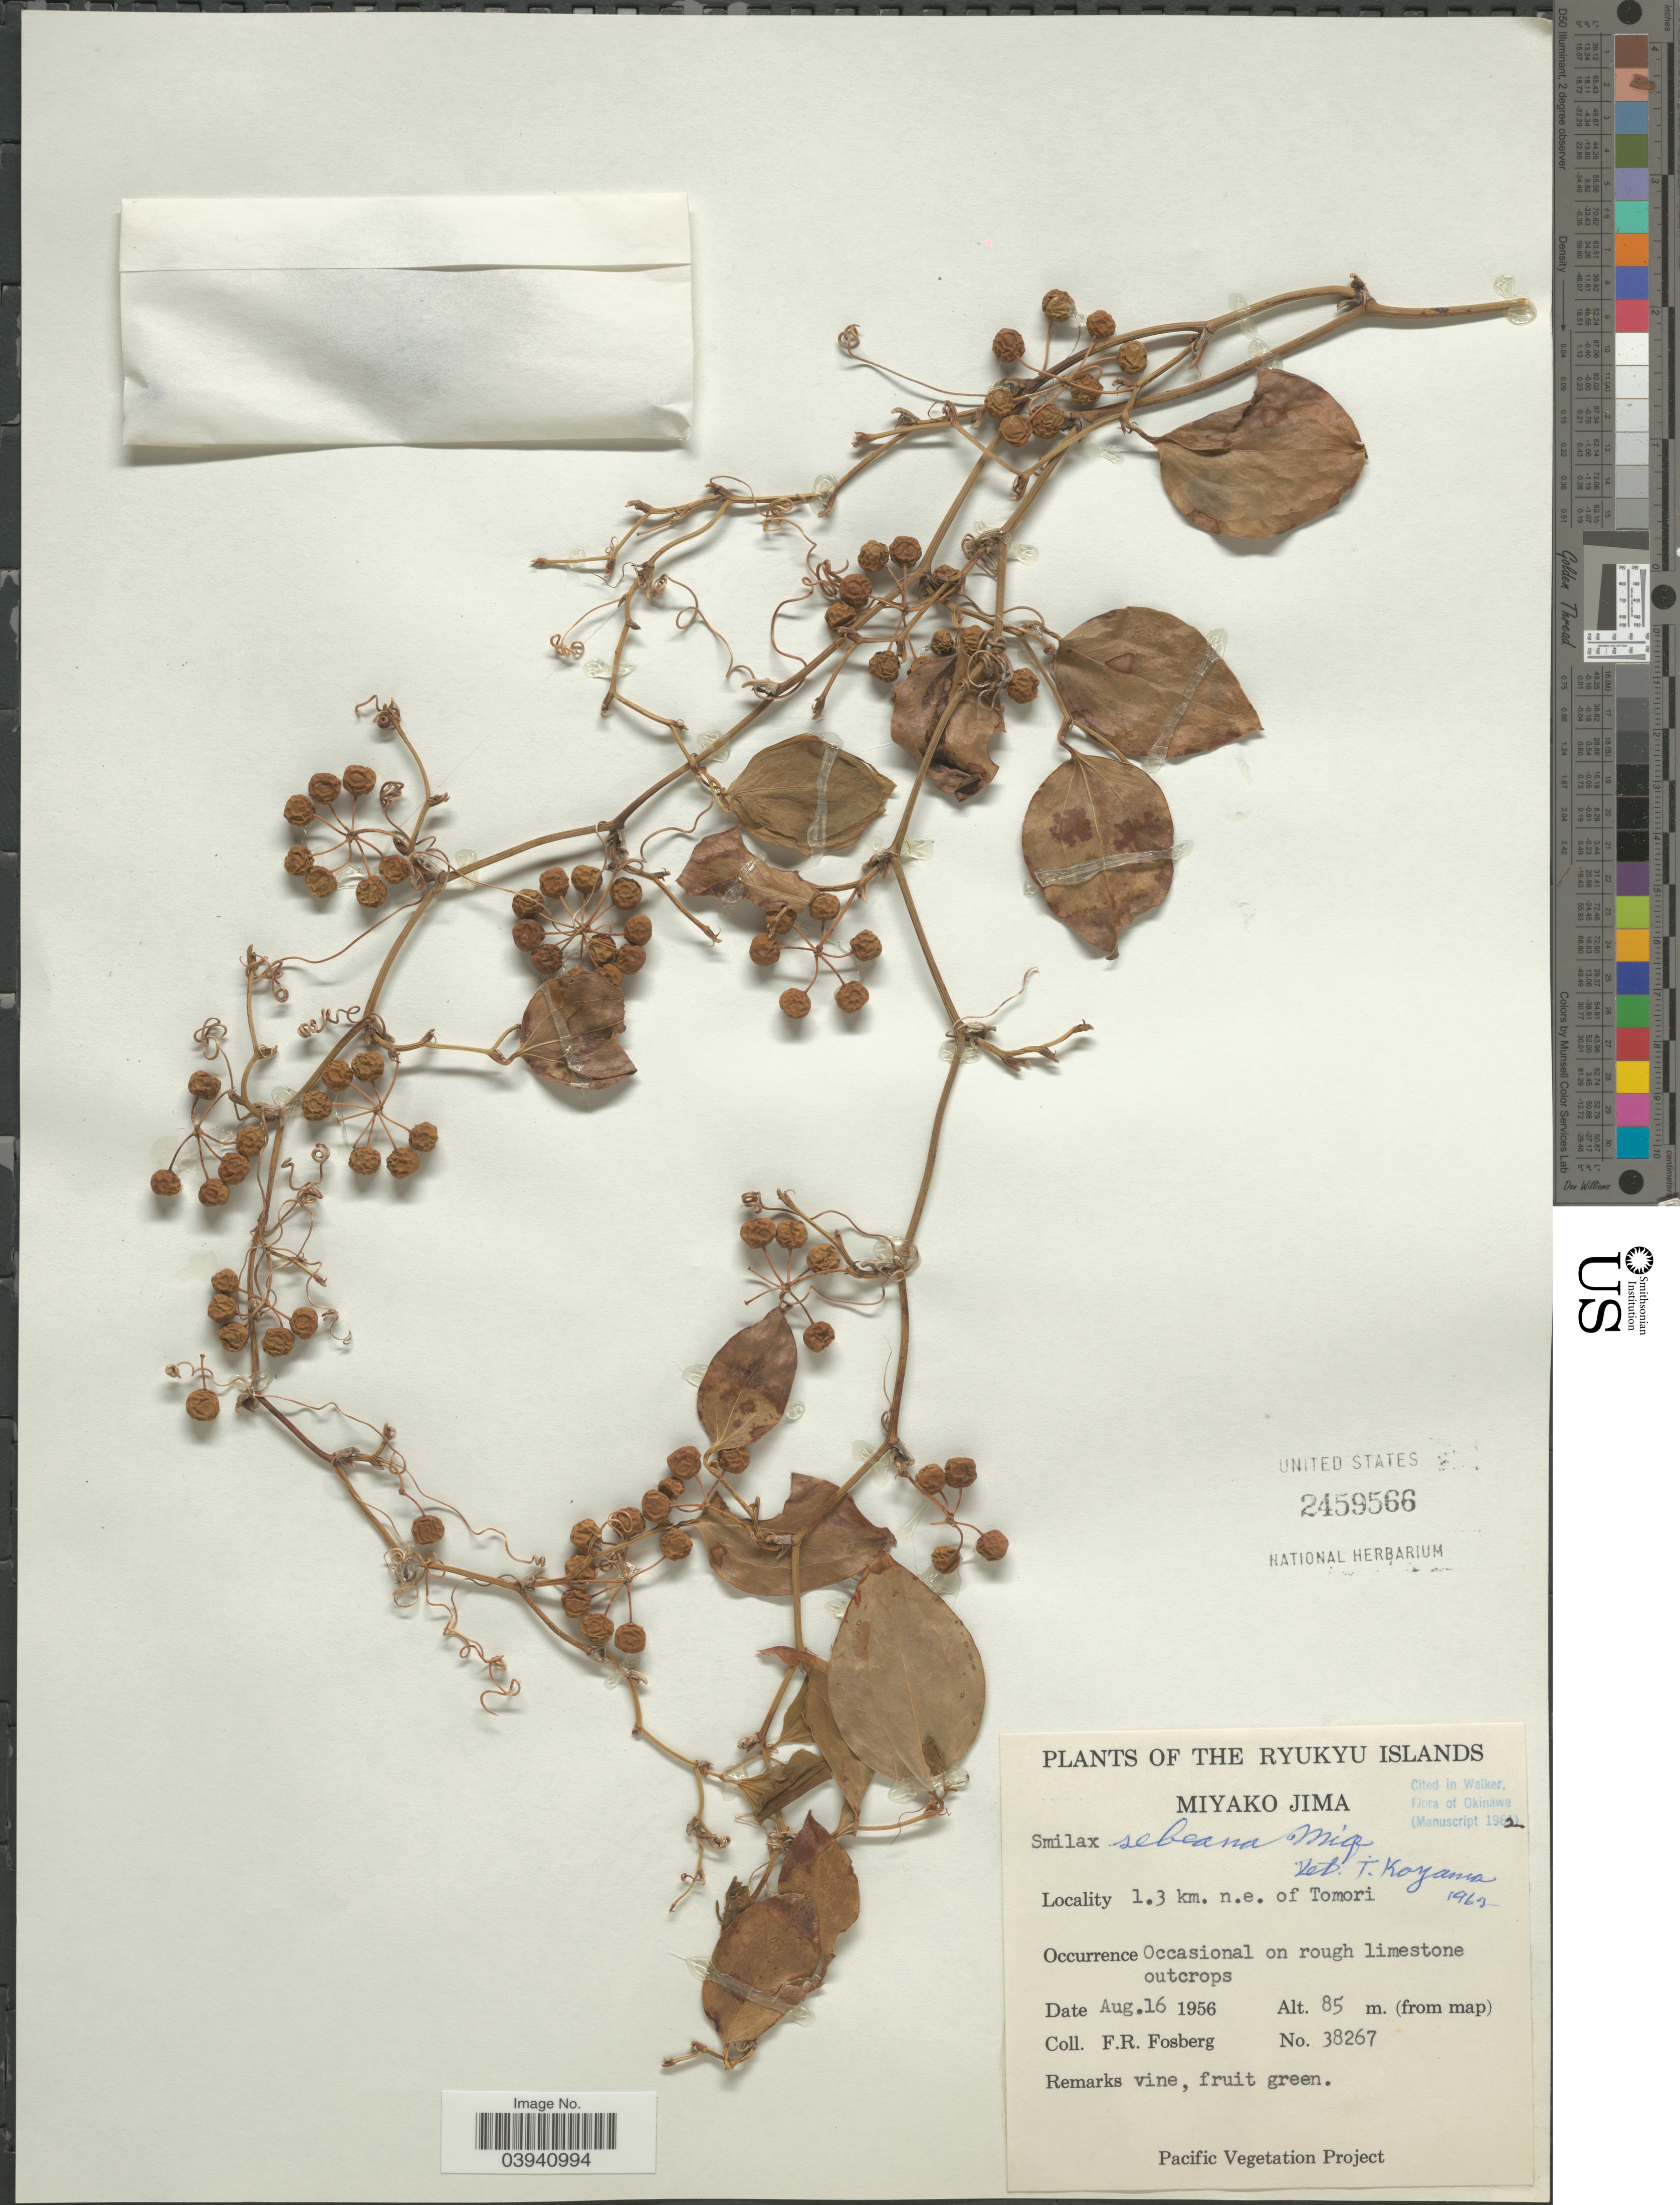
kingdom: Plantae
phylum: Tracheophyta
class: Liliopsida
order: Liliales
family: Smilacaceae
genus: Smilax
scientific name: Smilax sebeana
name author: Miq.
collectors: F. R. Fosberg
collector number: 38267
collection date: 1956-08-16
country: Japan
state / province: Okinawa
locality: Ryukyu Islands. Miyako Jima. 1.3 km. n.e. of Tomori.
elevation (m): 85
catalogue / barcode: US 2459566